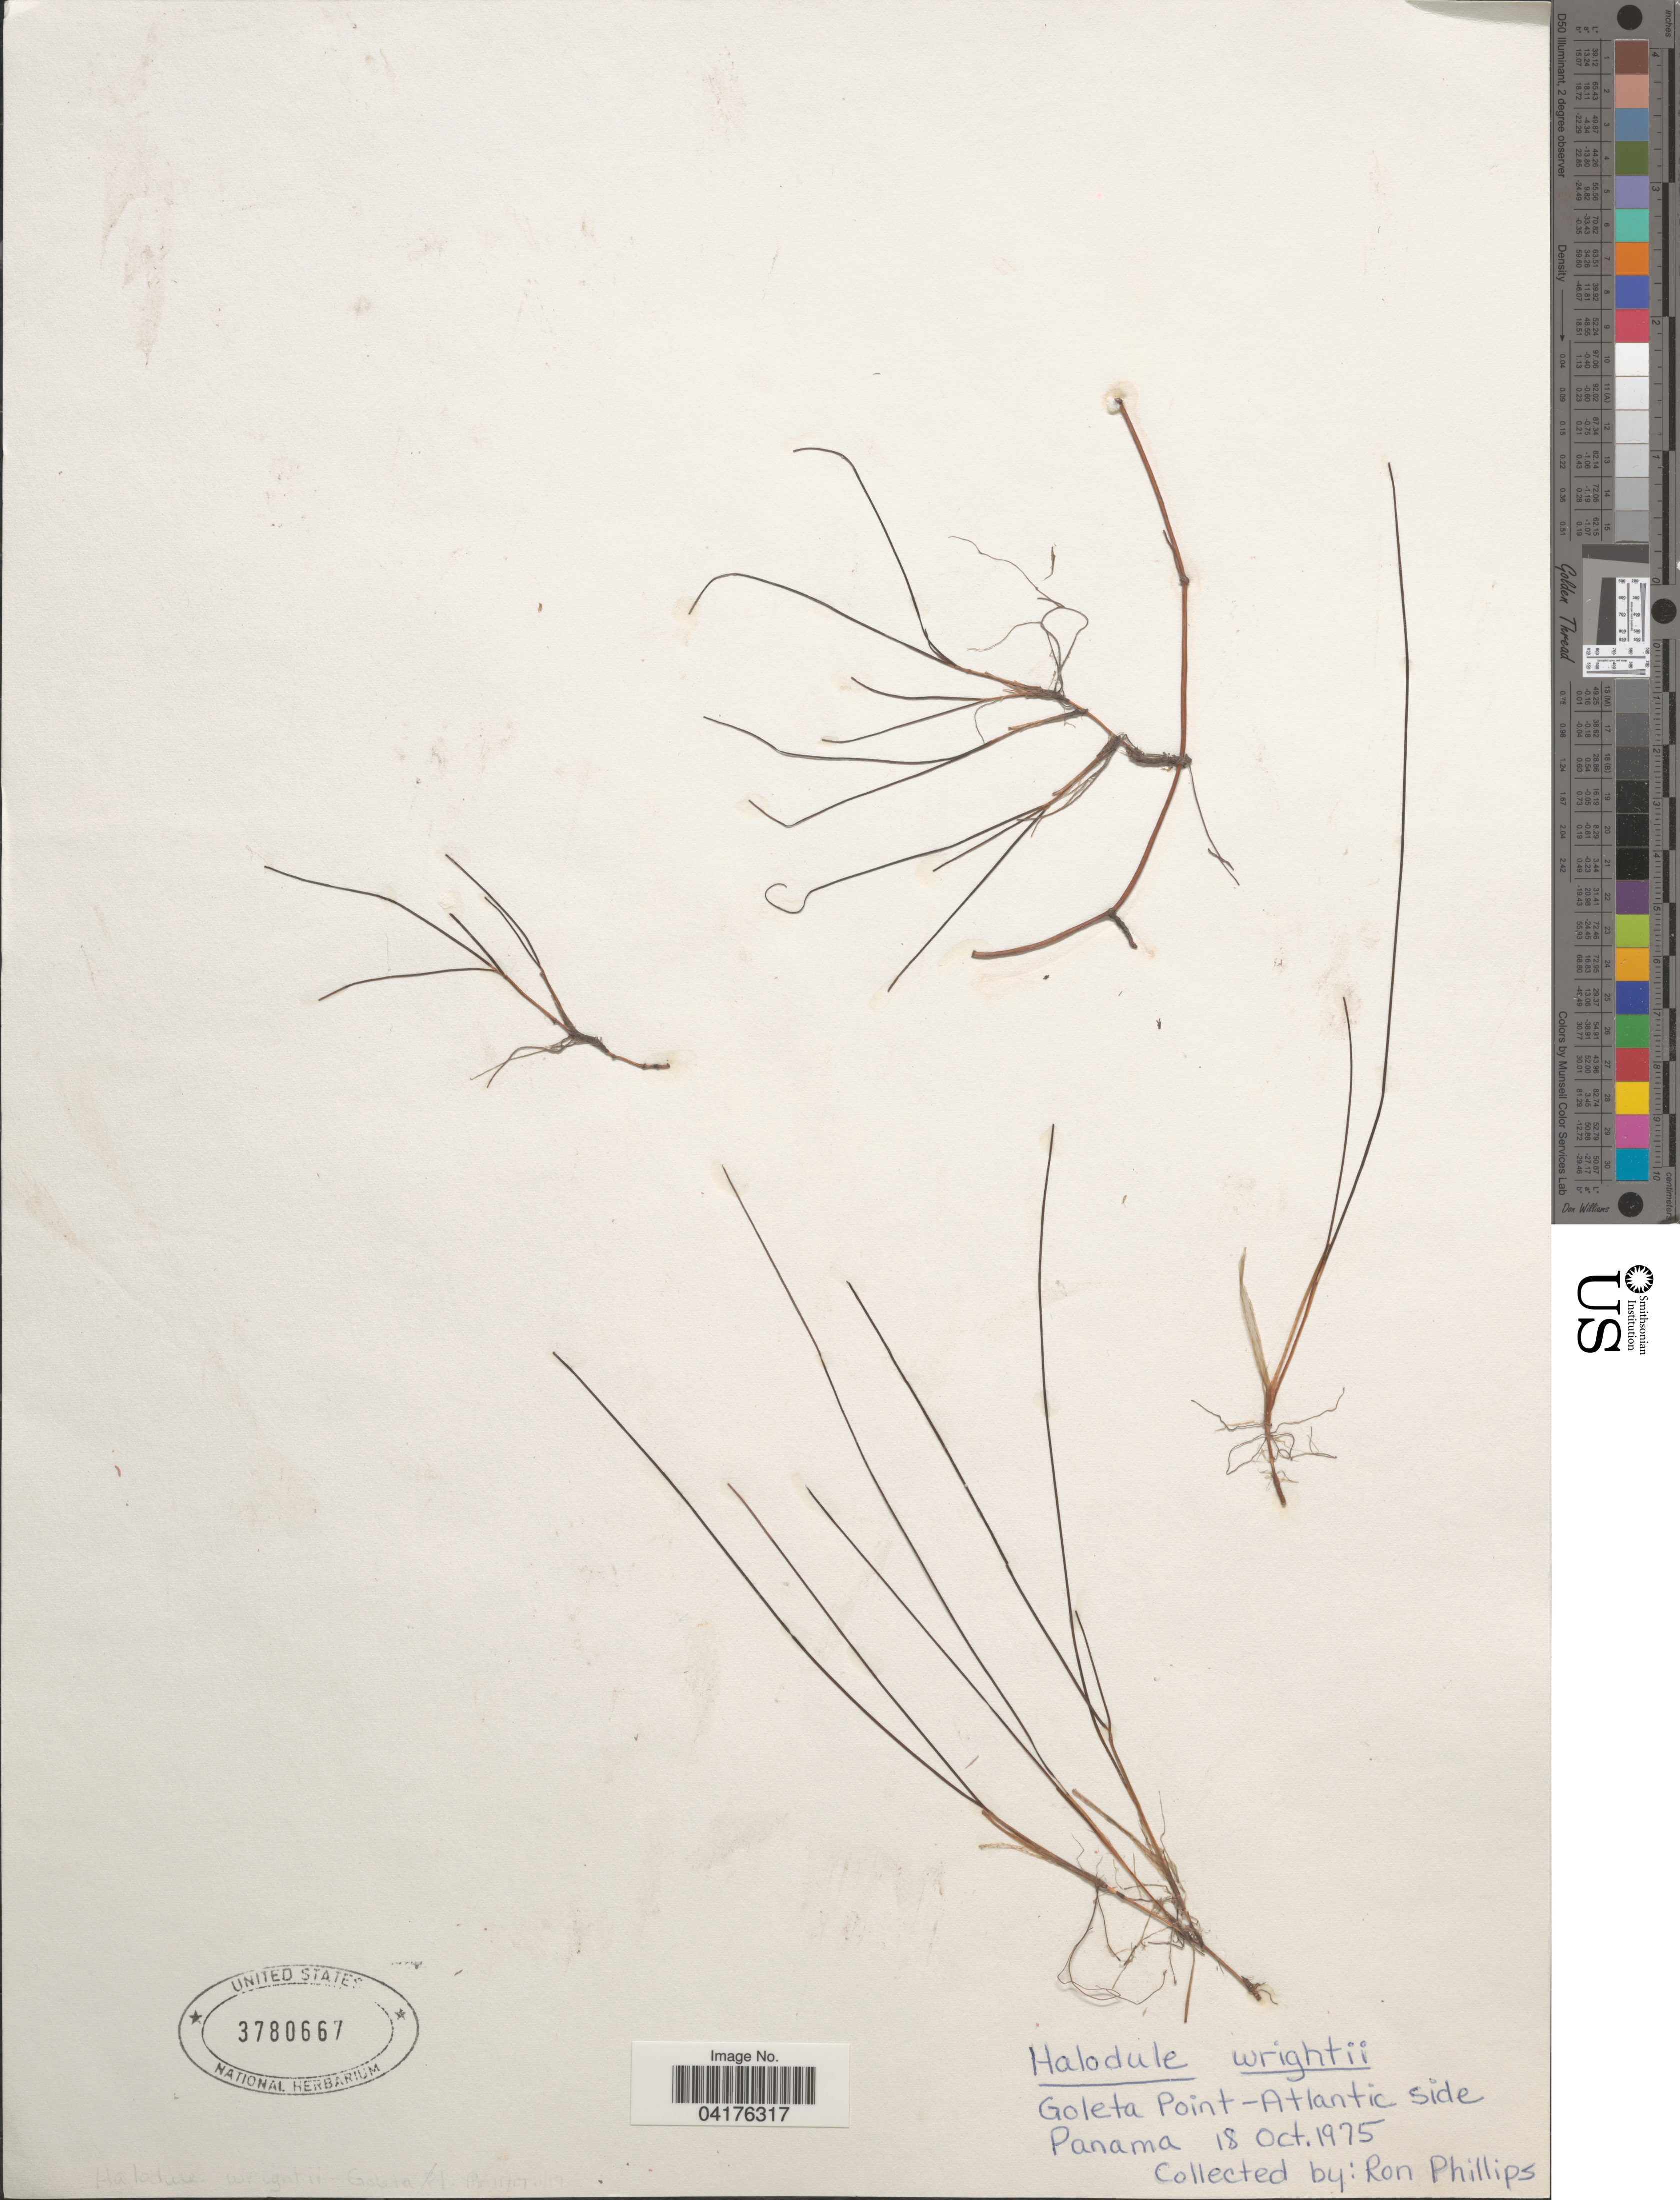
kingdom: Plantae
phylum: Tracheophyta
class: Liliopsida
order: Alismatales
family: Cymodoceaceae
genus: Halodule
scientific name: Halodule wrightii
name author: Asch.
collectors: R. Phillips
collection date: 1975-10-18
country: Panama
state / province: Panamá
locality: Goleta Point-Atlantic side. Panama.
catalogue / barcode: US 3780667